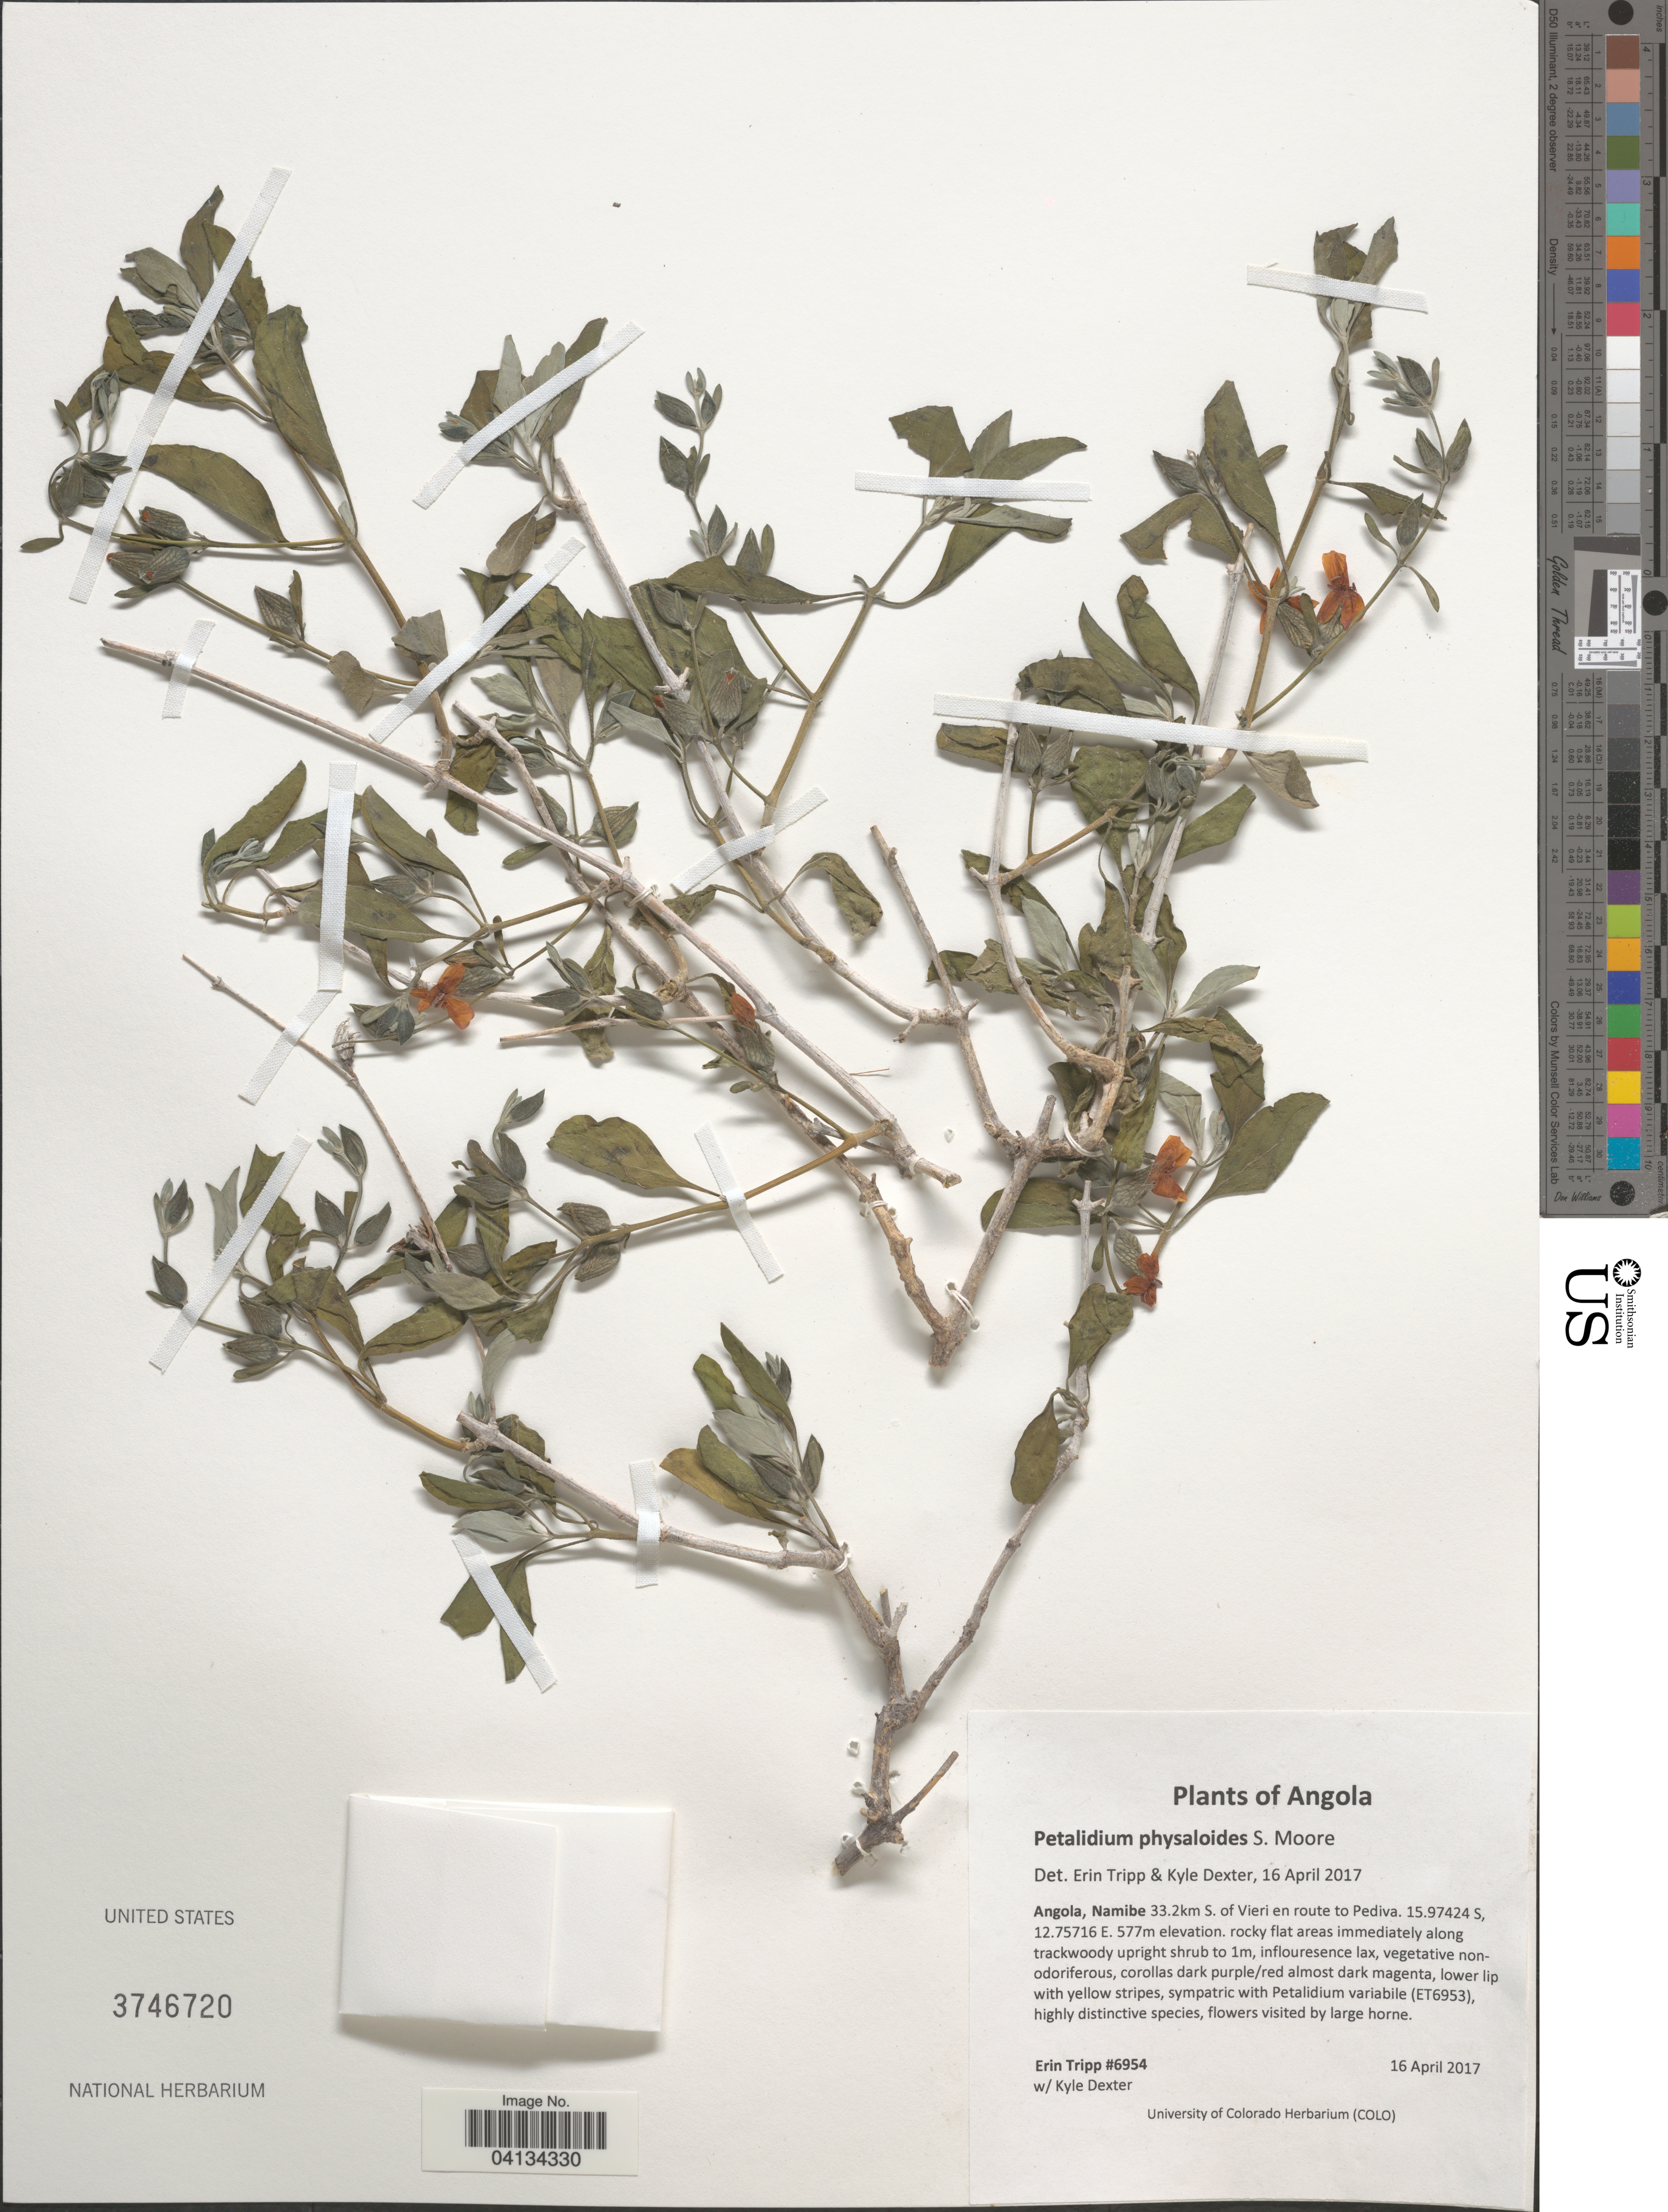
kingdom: Plantae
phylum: Tracheophyta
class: Magnoliopsida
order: Lamiales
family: Acanthaceae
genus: Petalidium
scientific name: Petalidium physaloides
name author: S. Moore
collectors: E. Tripp & K. Dexter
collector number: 6954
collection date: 2017-04-16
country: Angola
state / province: Namibe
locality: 33.2km S. of Vieri en route to Pediva.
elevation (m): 577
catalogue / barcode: US 3746720